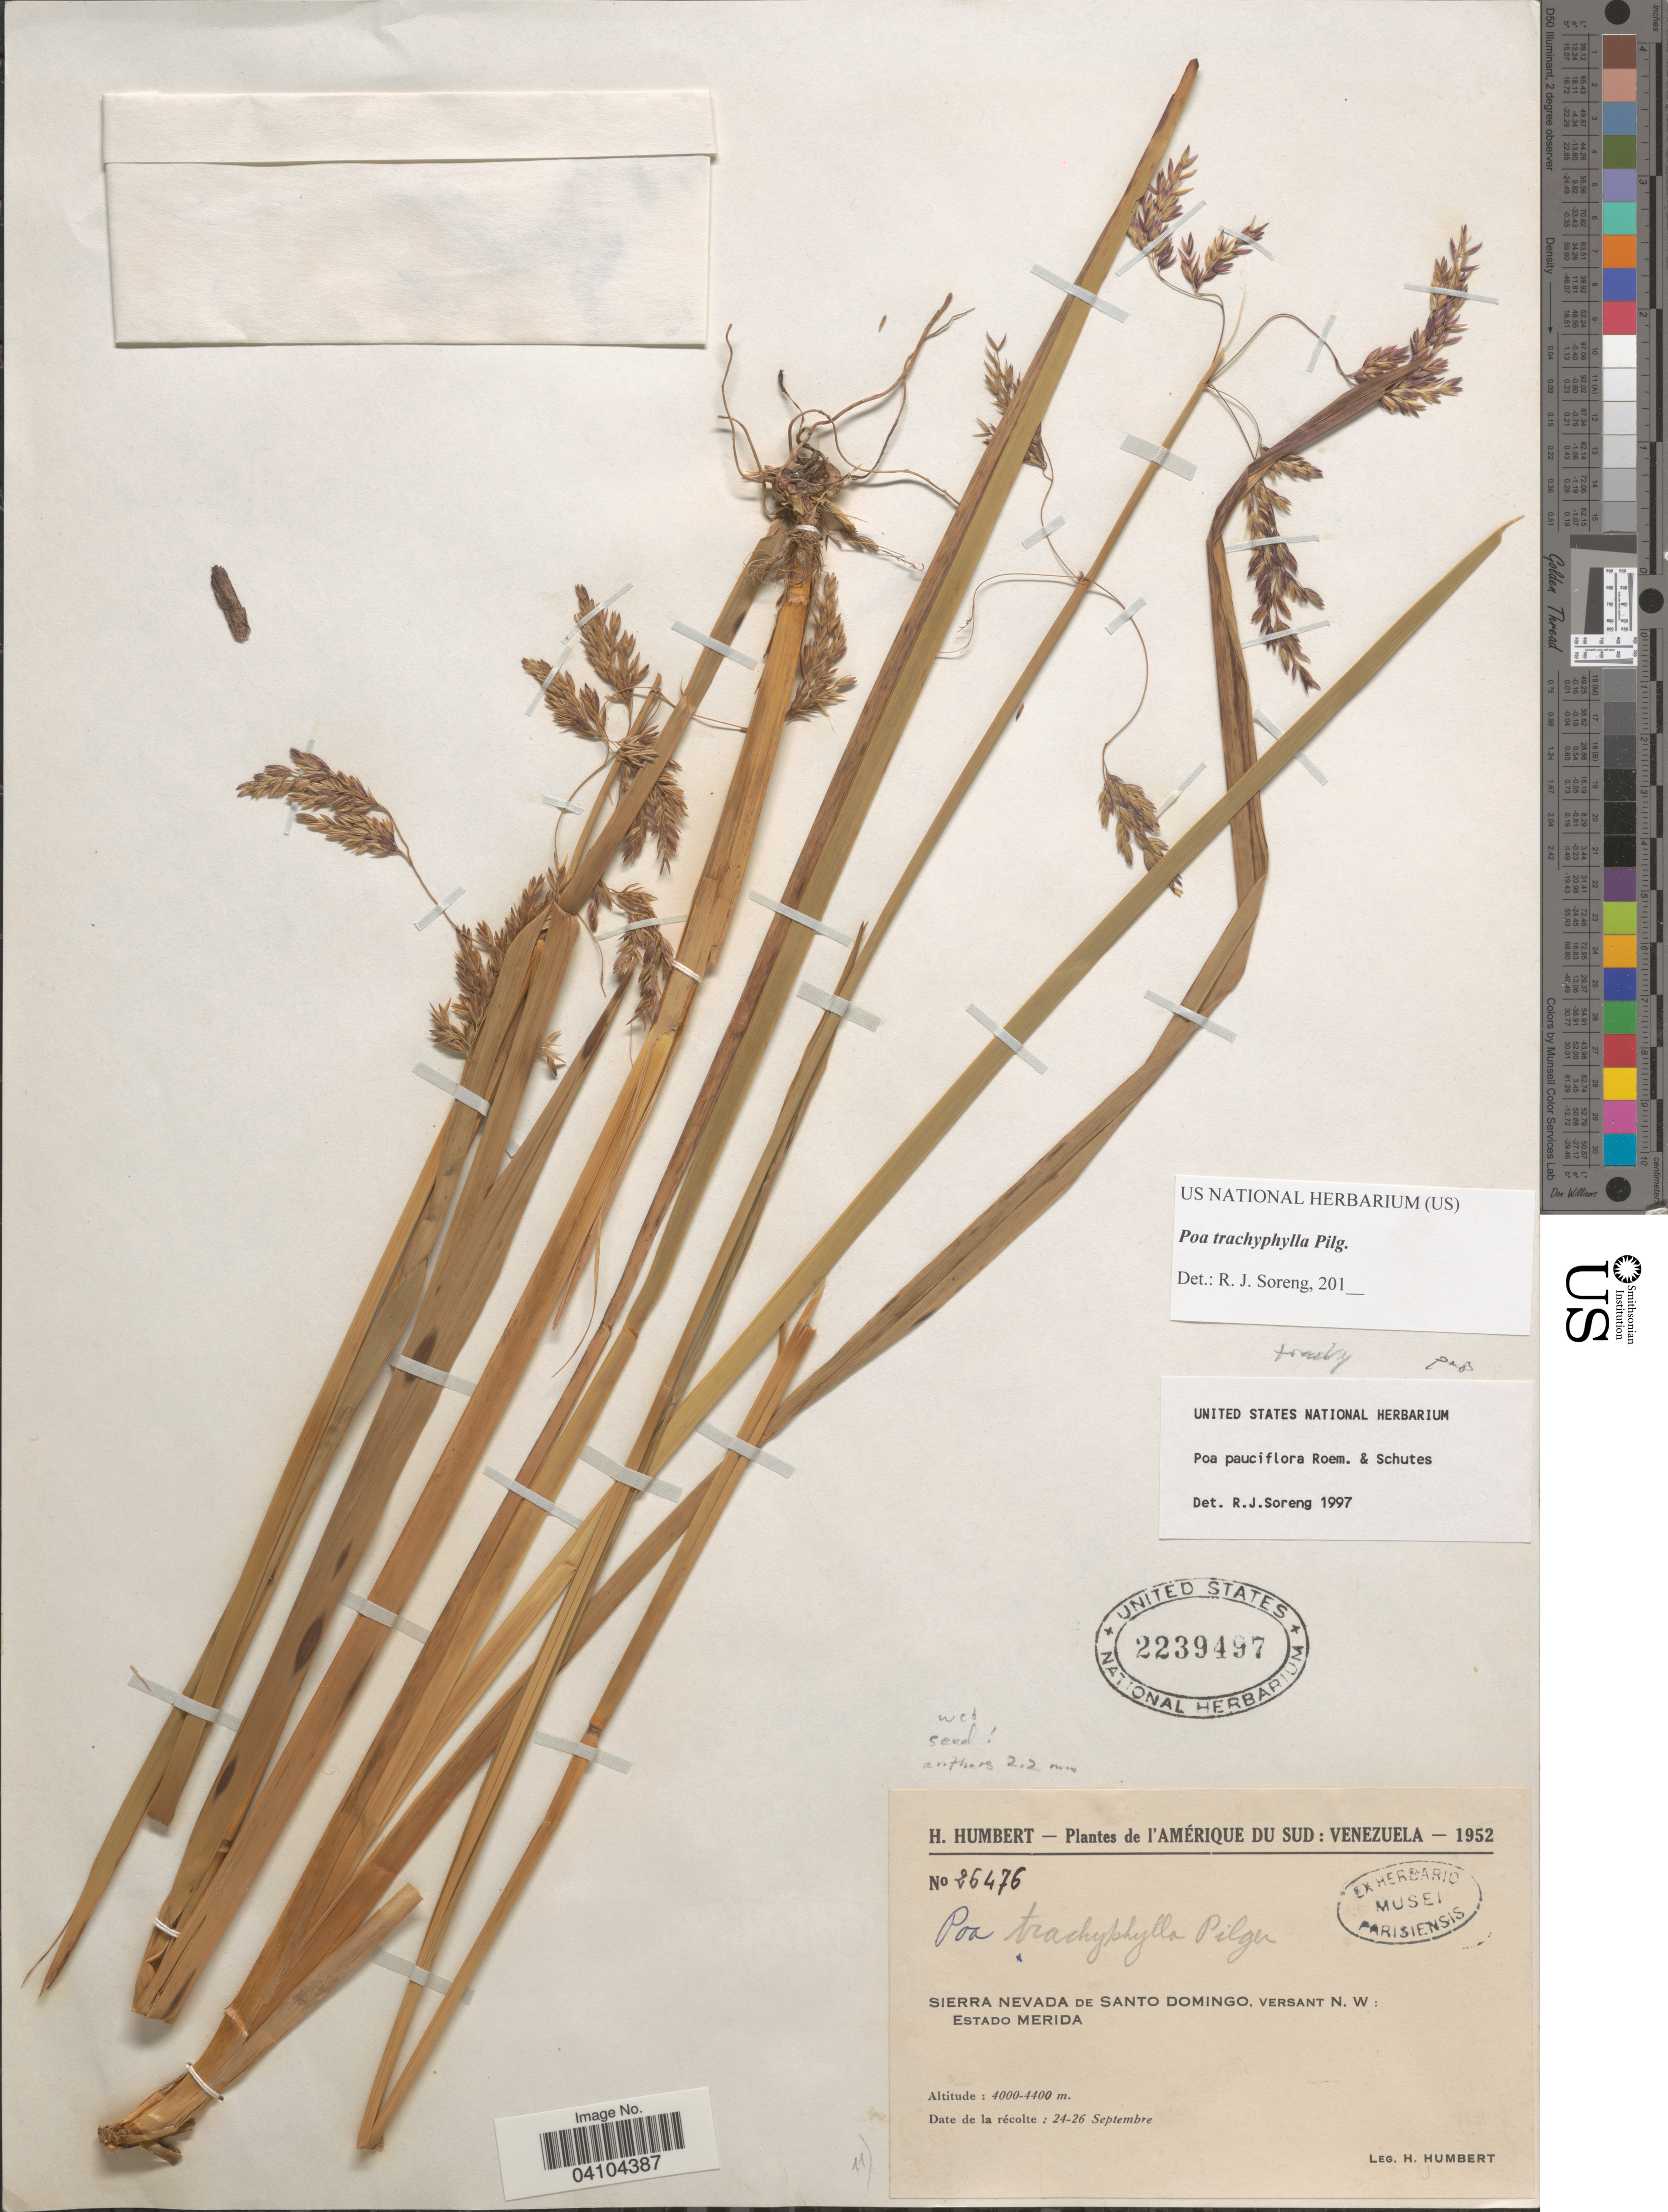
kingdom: Plantae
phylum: Tracheophyta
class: Liliopsida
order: Poales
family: Poaceae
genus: Poa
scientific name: Poa trachyphylla Hack., nom. illeg.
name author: Hack.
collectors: H. Humbert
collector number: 26476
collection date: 1952-09-24/1952-09-26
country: Venezuela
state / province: Merida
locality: Sierra Nevada de Santo Domingo, versant N.W.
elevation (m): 4000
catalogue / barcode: US 2239497